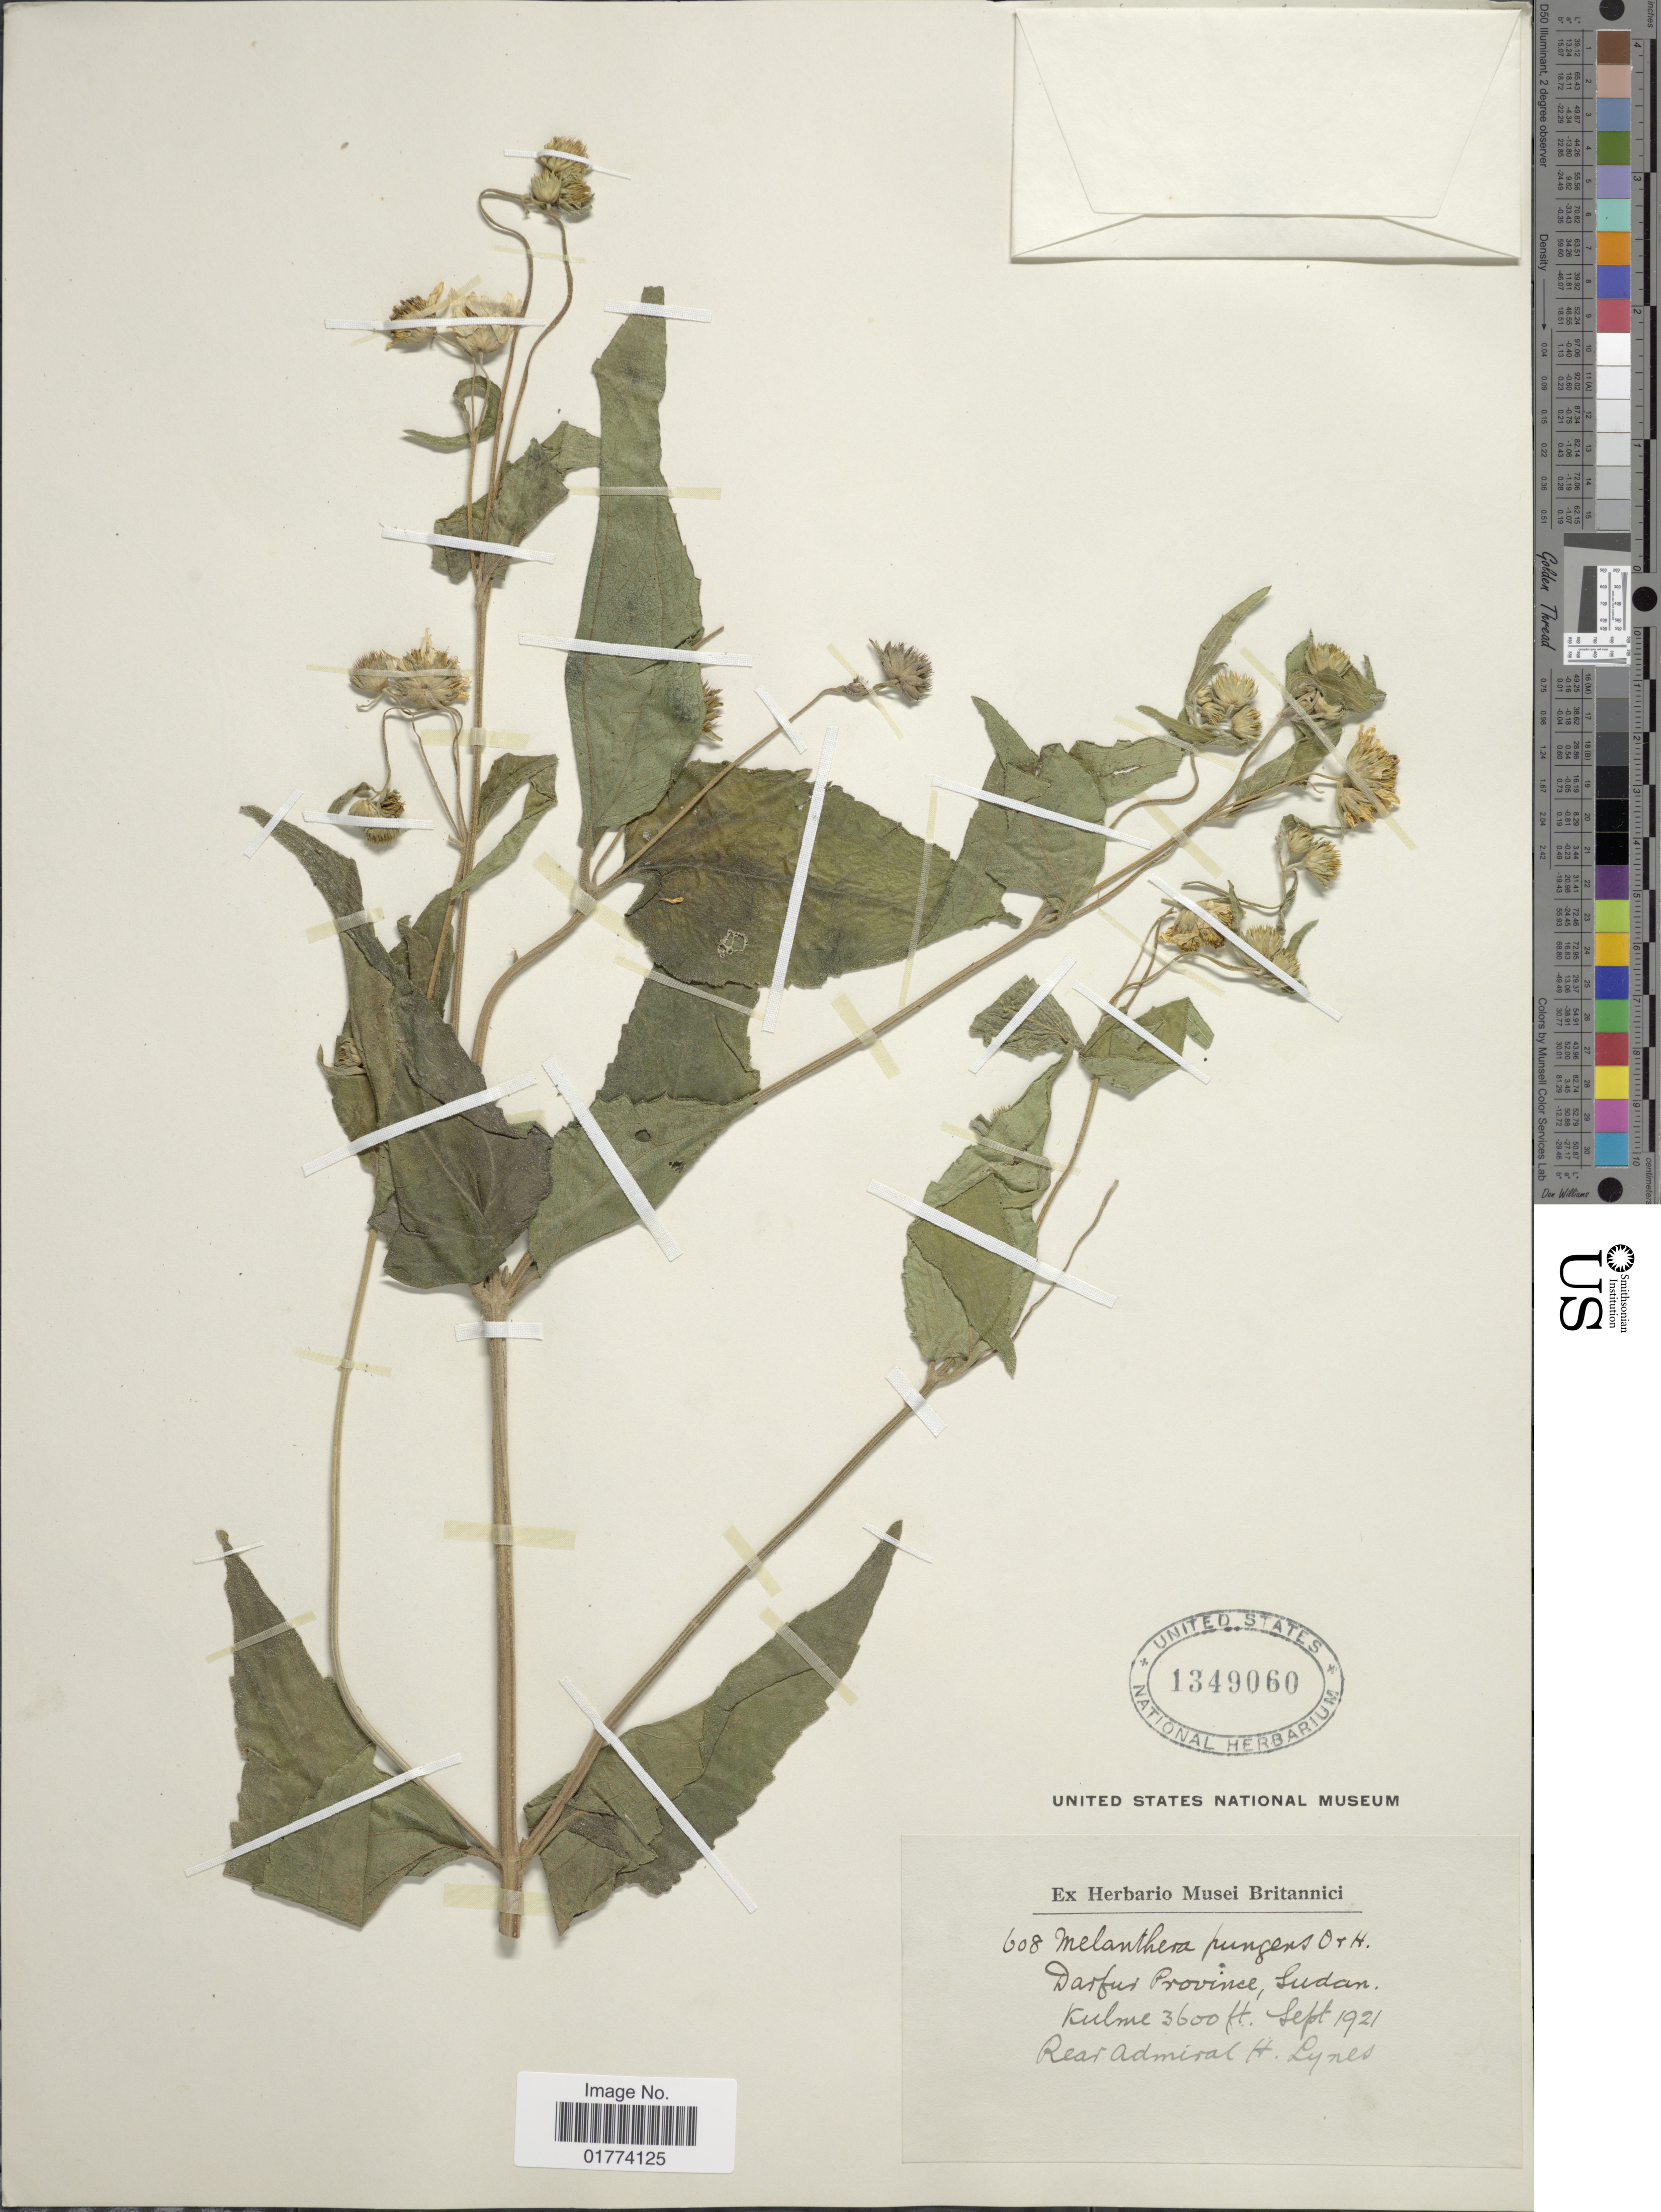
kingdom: Plantae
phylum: Tracheophyta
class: Magnoliopsida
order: Asterales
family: Asteraceae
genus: Melanthera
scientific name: Melanthera pungens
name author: Oliv. & Hiern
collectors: H. Lynes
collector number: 608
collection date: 1921-09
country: Sudan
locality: Darfur Province, Kulme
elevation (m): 1097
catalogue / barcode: US 1349060